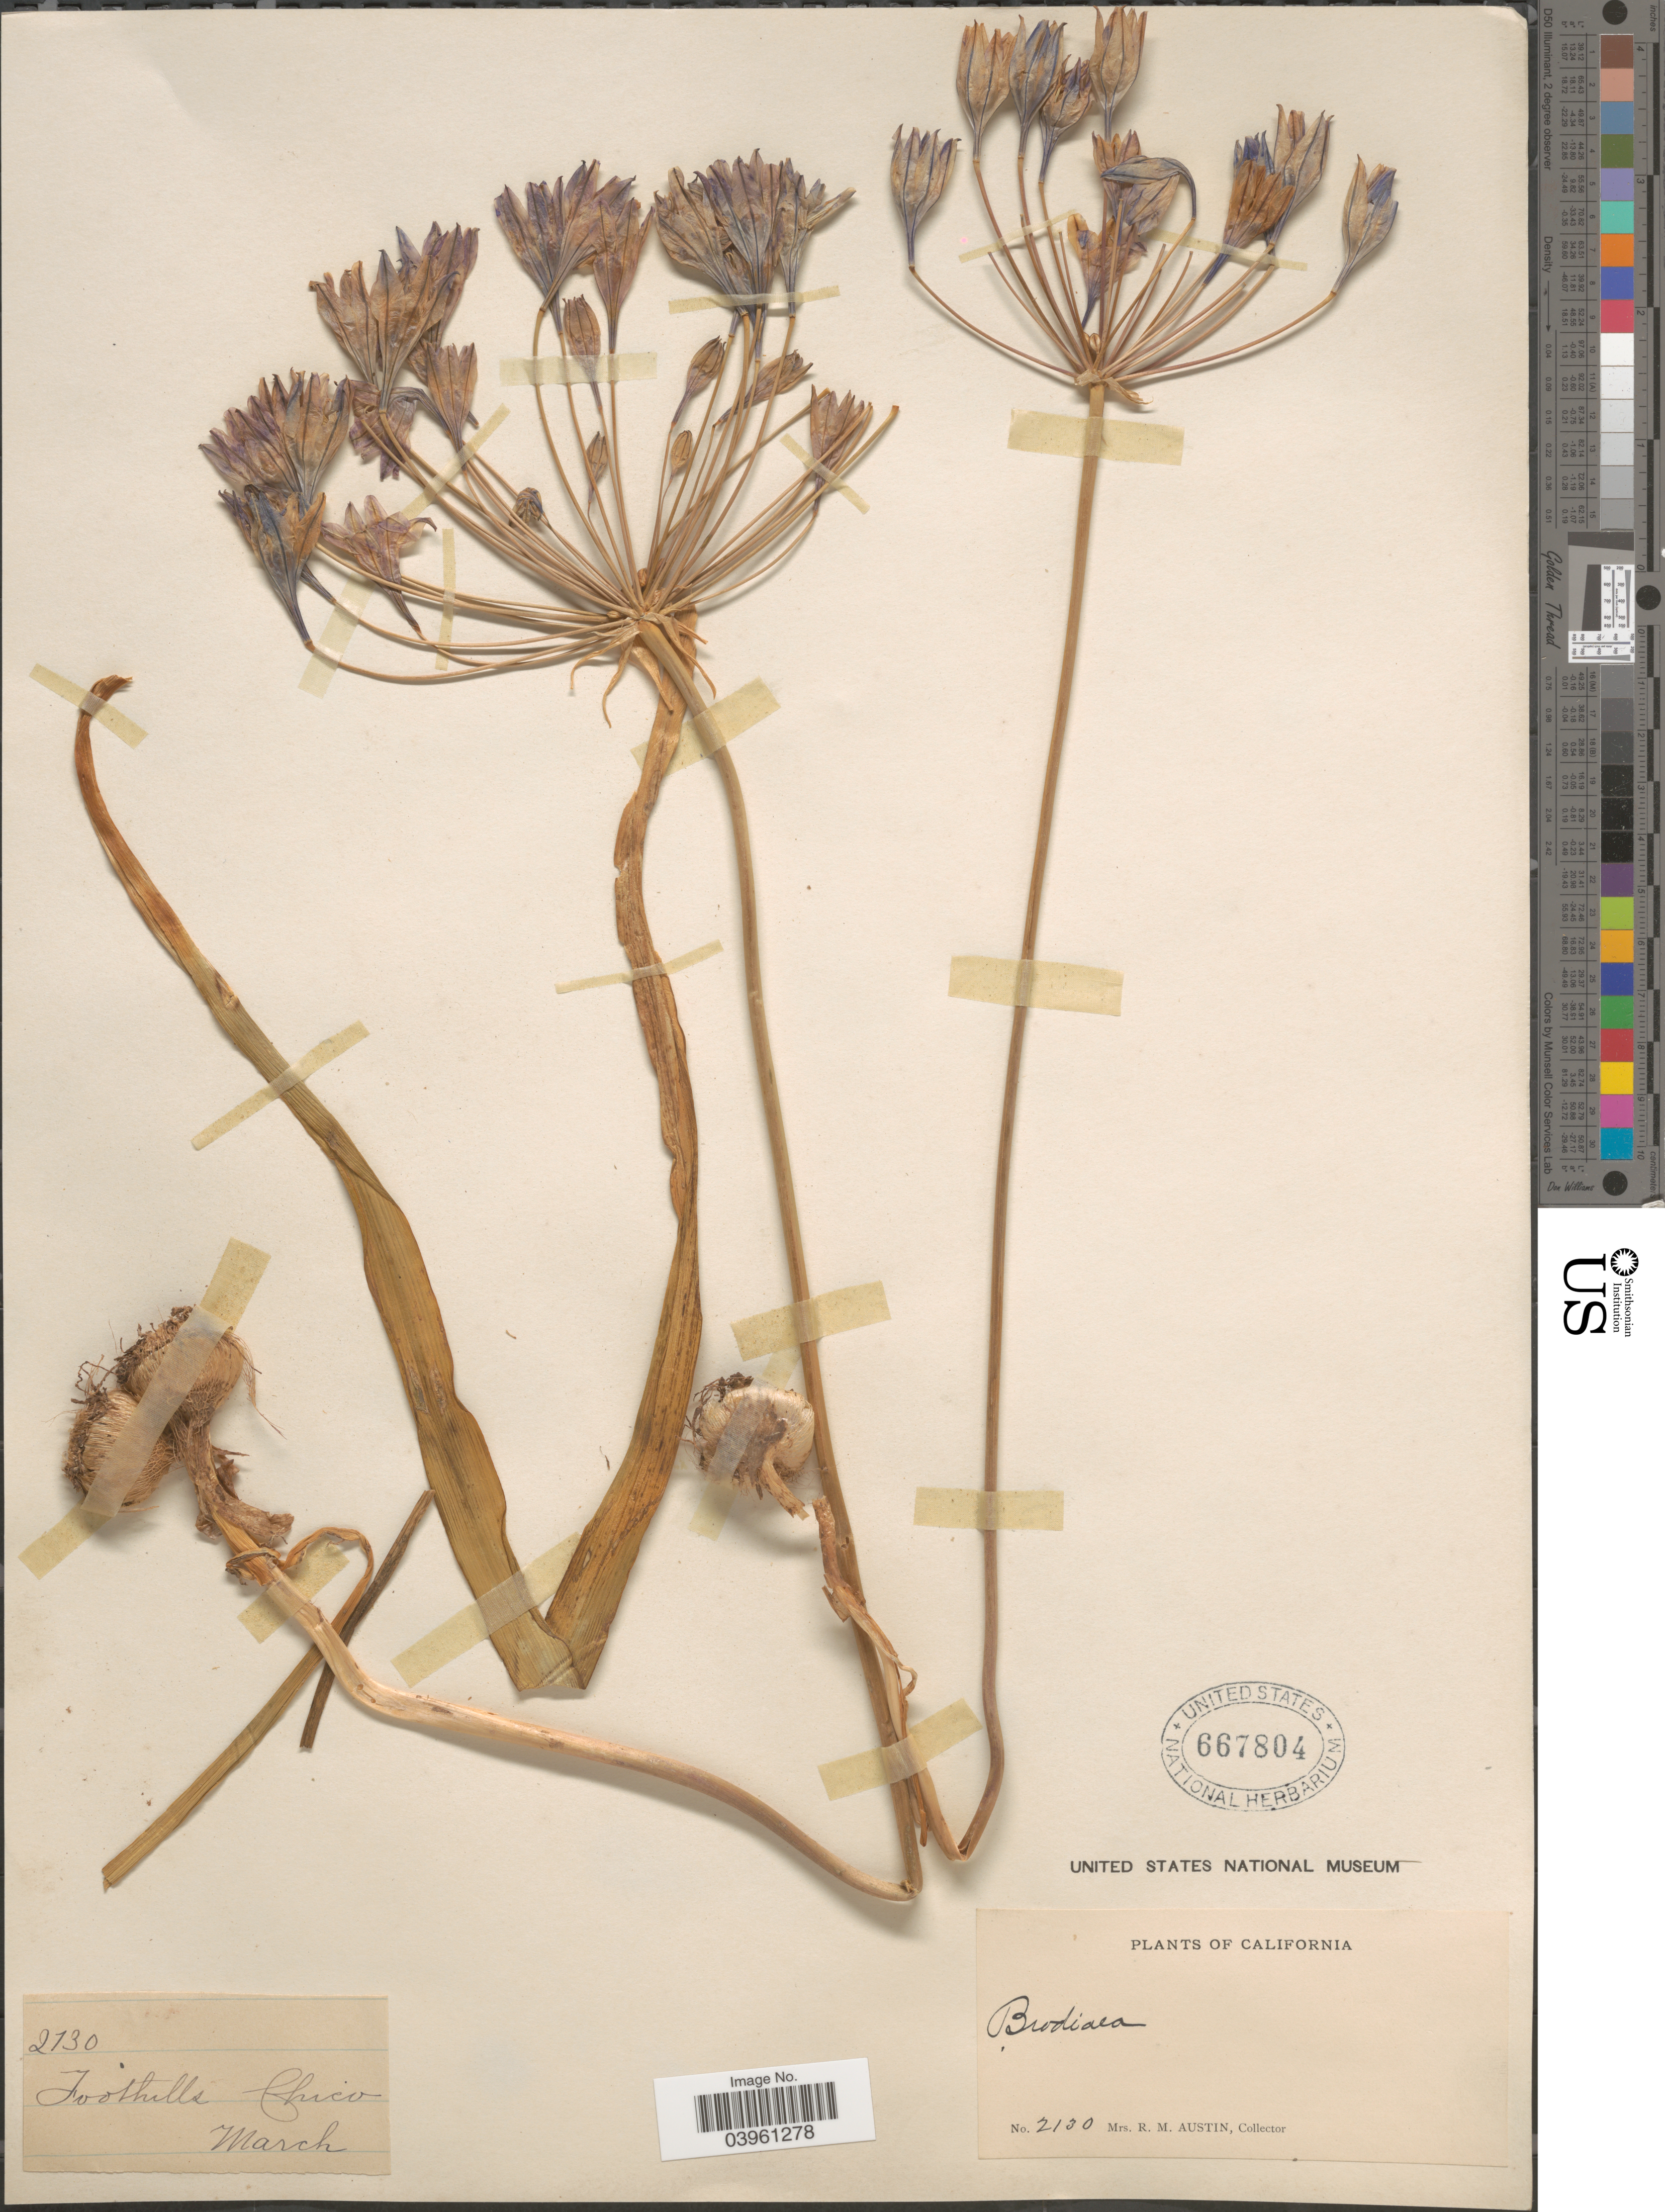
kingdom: Plantae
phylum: Tracheophyta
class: Liliopsida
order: Asparagales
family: Asparagaceae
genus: Triteleia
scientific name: Triteleia bridgesii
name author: (S. Watson) Greene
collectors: R. Austin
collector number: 2130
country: United States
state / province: California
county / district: Butte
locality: Foothills Chico.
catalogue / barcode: US 667804